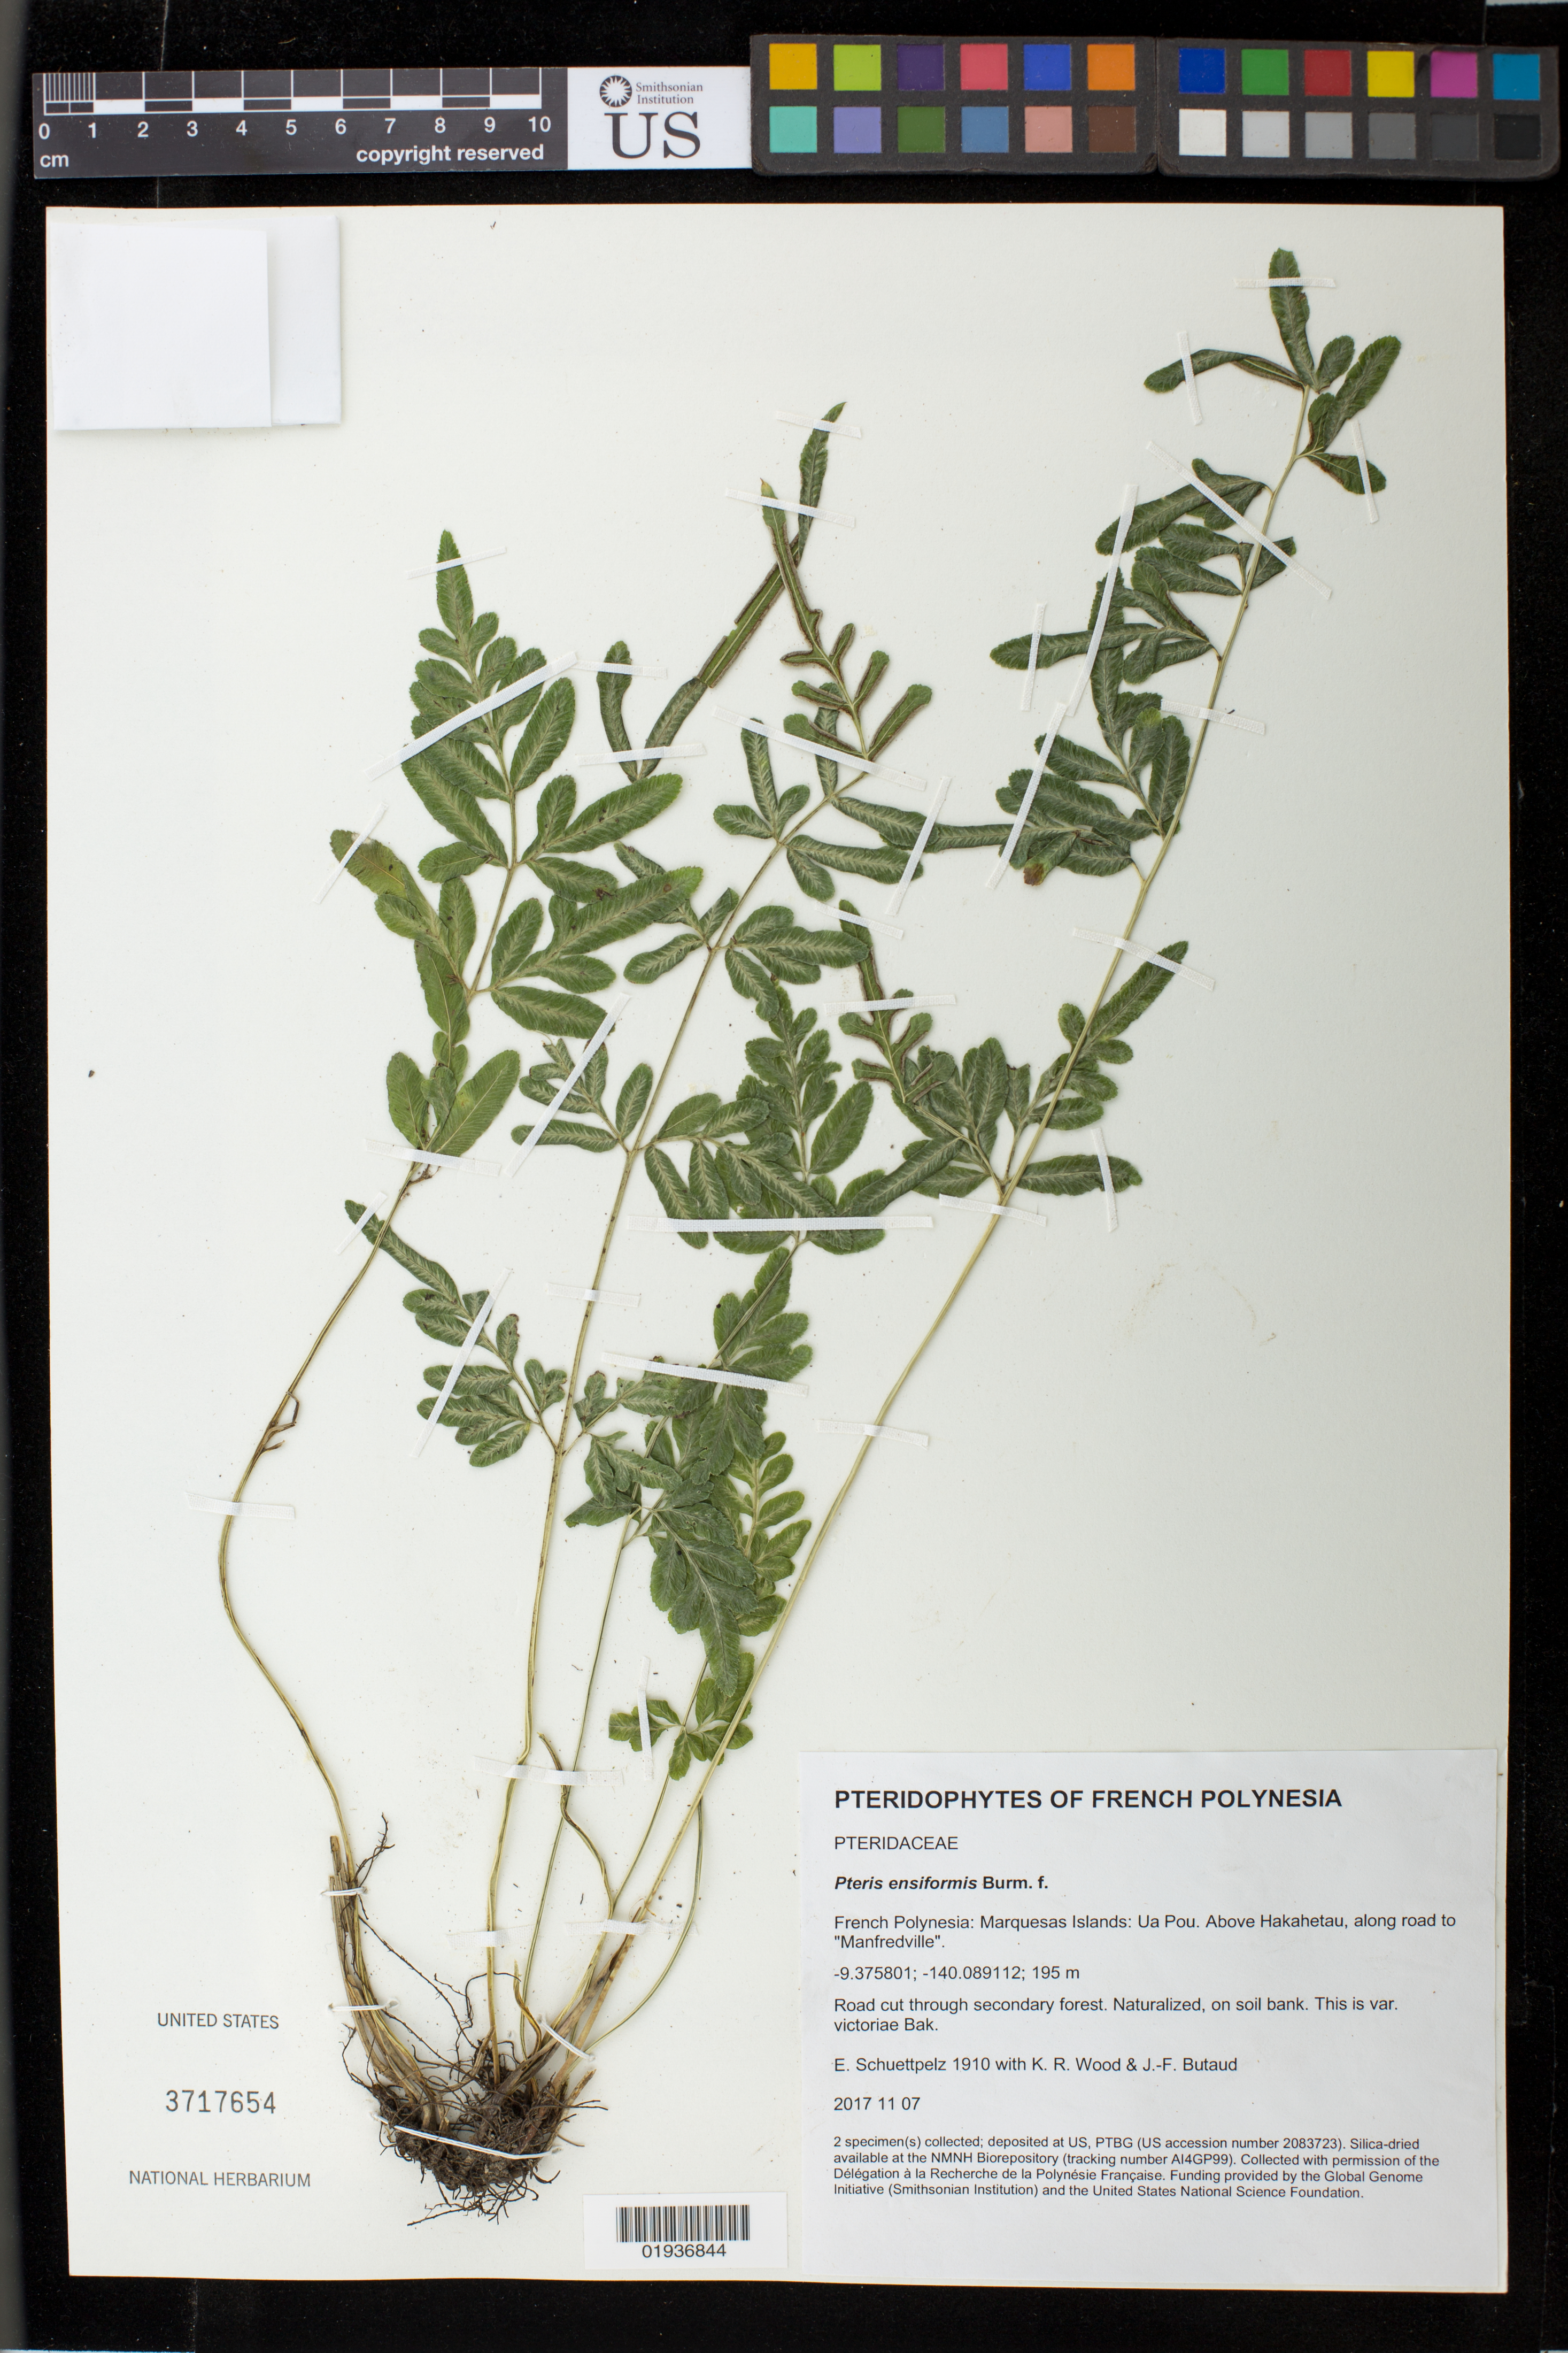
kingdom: Plantae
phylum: Tracheophyta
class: Polypodiopsida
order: Polypodiales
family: Pteridaceae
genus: Pteris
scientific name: Pteris ensiformis var. victoriae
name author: Baker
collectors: E. Schuettpelz, K. R. Wood & J. -F. Butaud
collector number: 1910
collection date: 2017-11-07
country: French Polynesia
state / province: Marquesas Islands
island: Ua Pou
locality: Above Hakahetau, along road to "Manfredville".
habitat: Road cut through secondary forest.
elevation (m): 195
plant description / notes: Collected with permission of the Délégation à la Recherche de la Polynésie Française. Funding provided by the Global Genome Initiative (Smithsonian Institution) and the United States National Science Foundation. Silica dried tissue stored at AI4GP99 in the NMNH Biorepository, Smithsonian Institution.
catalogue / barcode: US 3717654